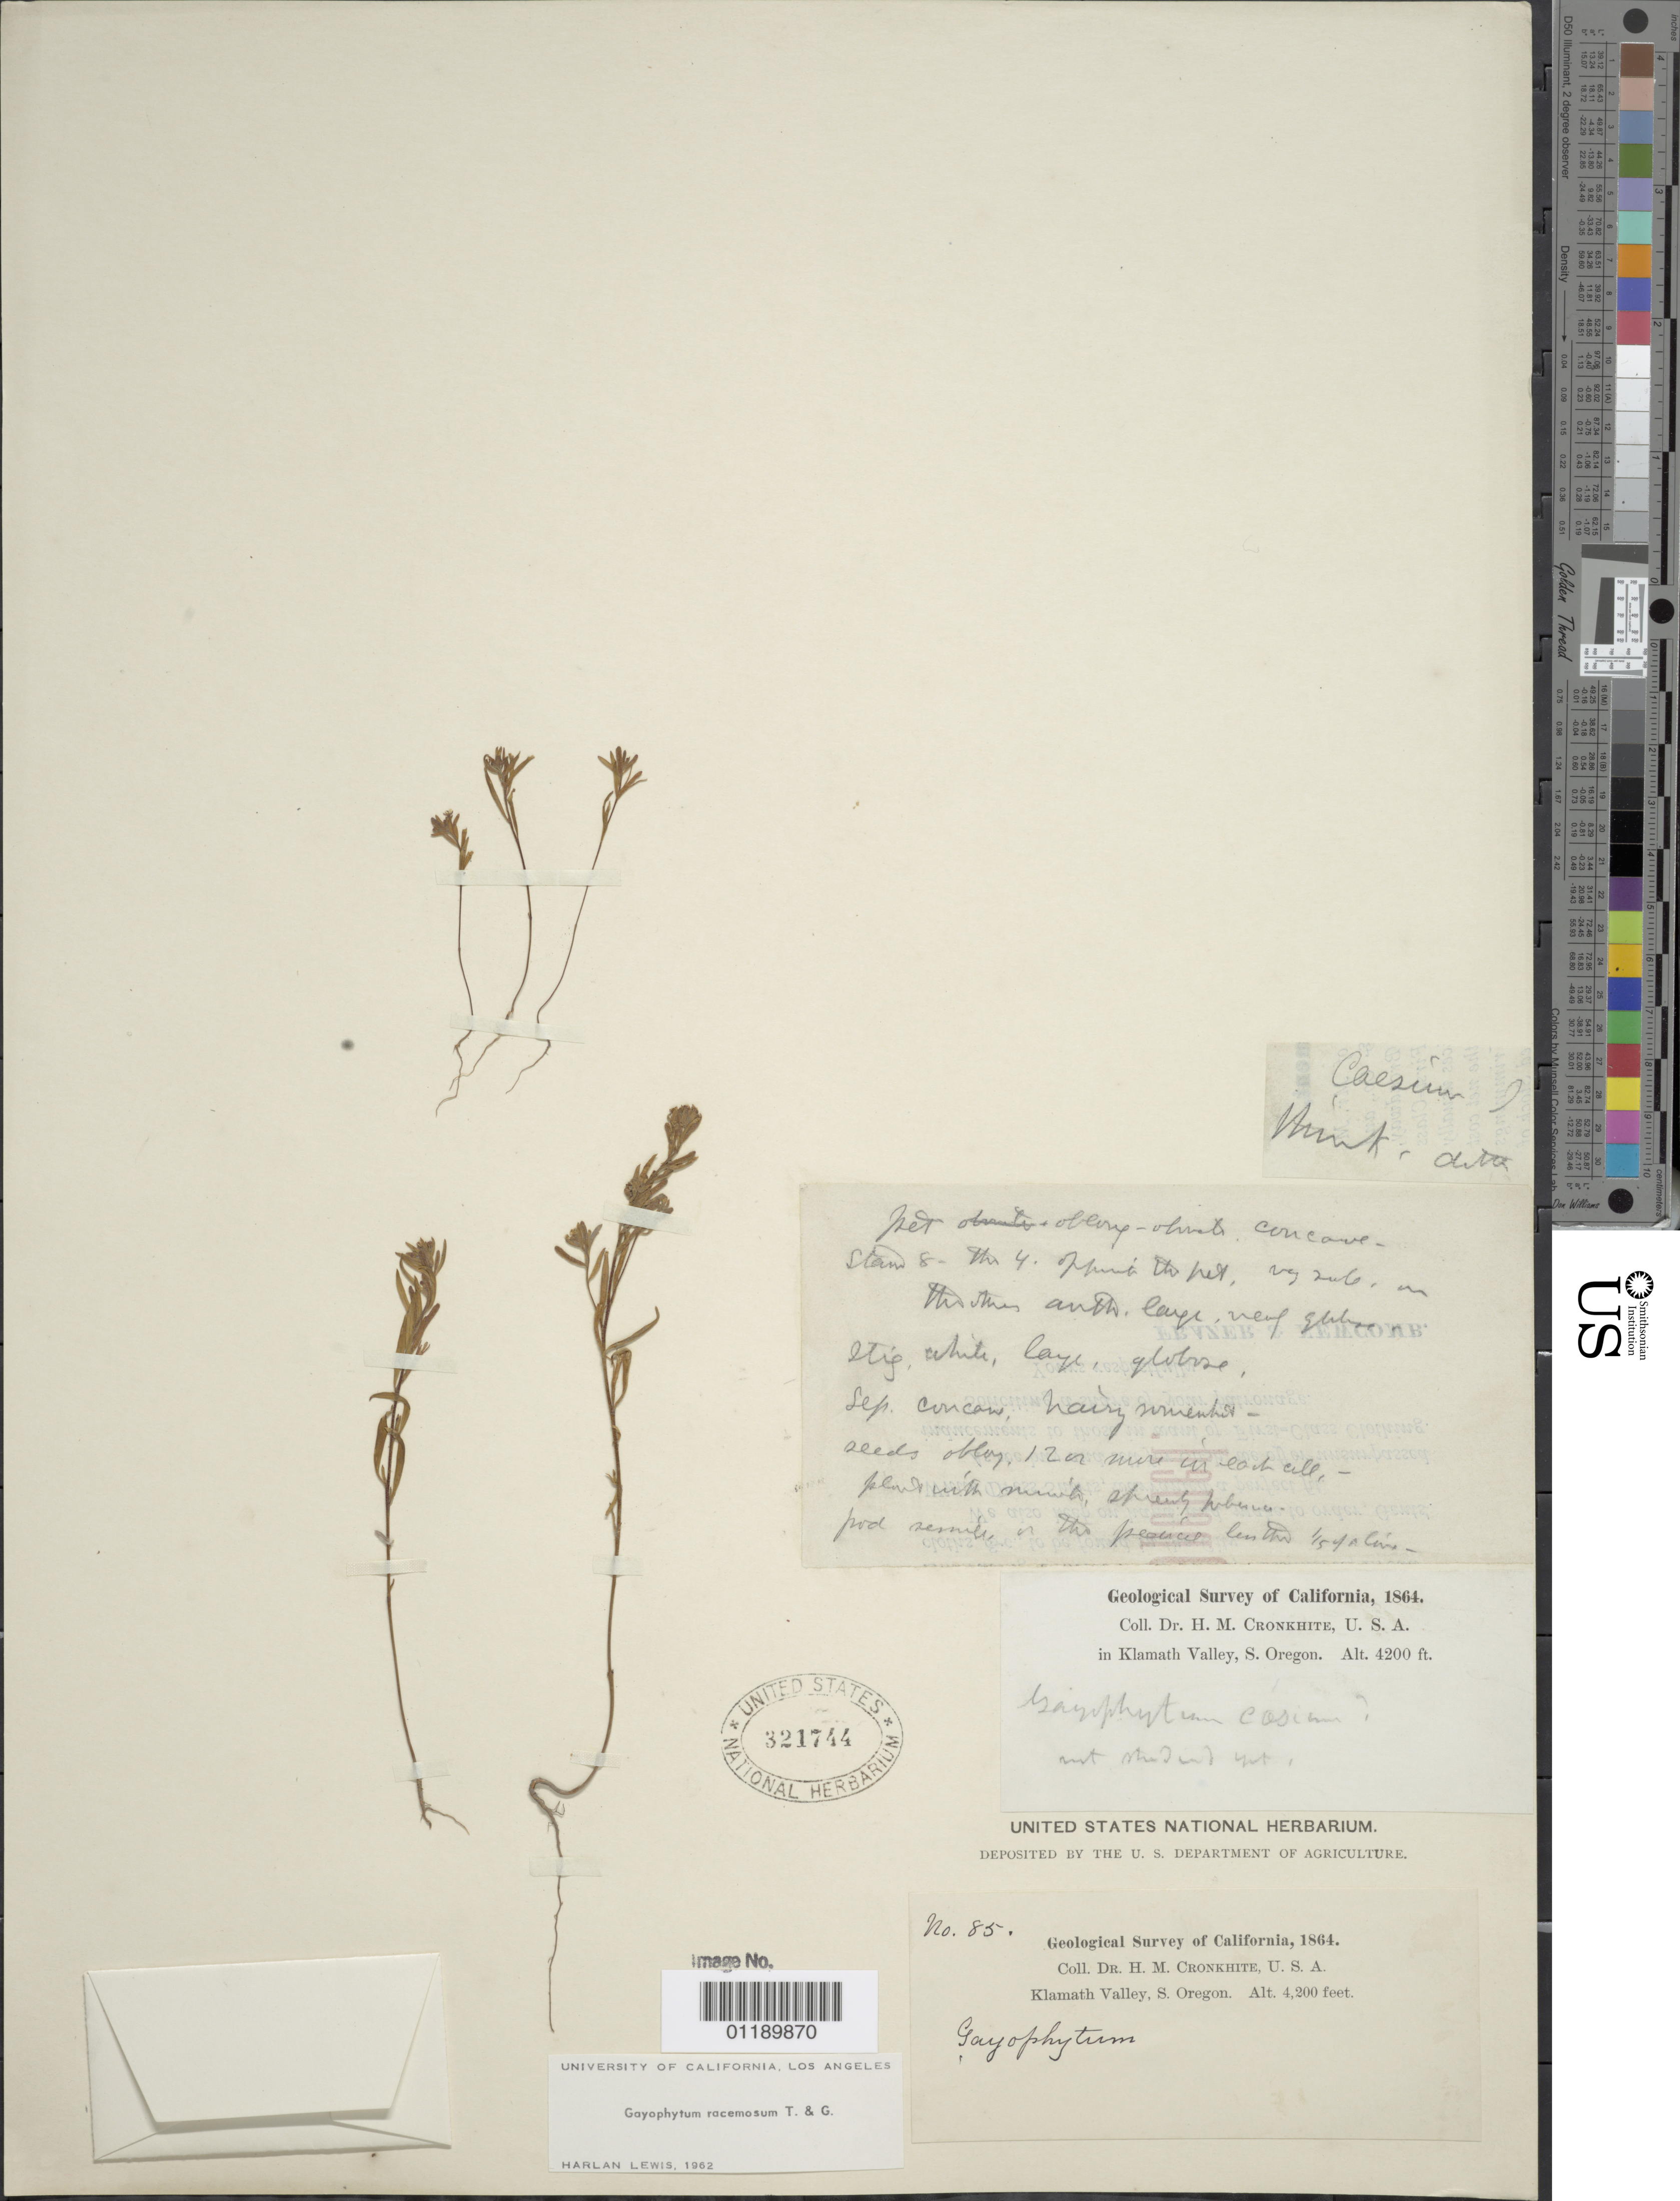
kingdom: Plantae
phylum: Tracheophyta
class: Magnoliopsida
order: Myrtales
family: Onagraceae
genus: Gayophytum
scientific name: Gayophytum racemosum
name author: Torr. & A. Gray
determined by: Lewis, H.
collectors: H. M. Cronkhite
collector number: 85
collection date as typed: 1864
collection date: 1864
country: United States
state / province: Oregon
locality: Klamath Valley, S Oregon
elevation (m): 1280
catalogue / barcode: US 321744